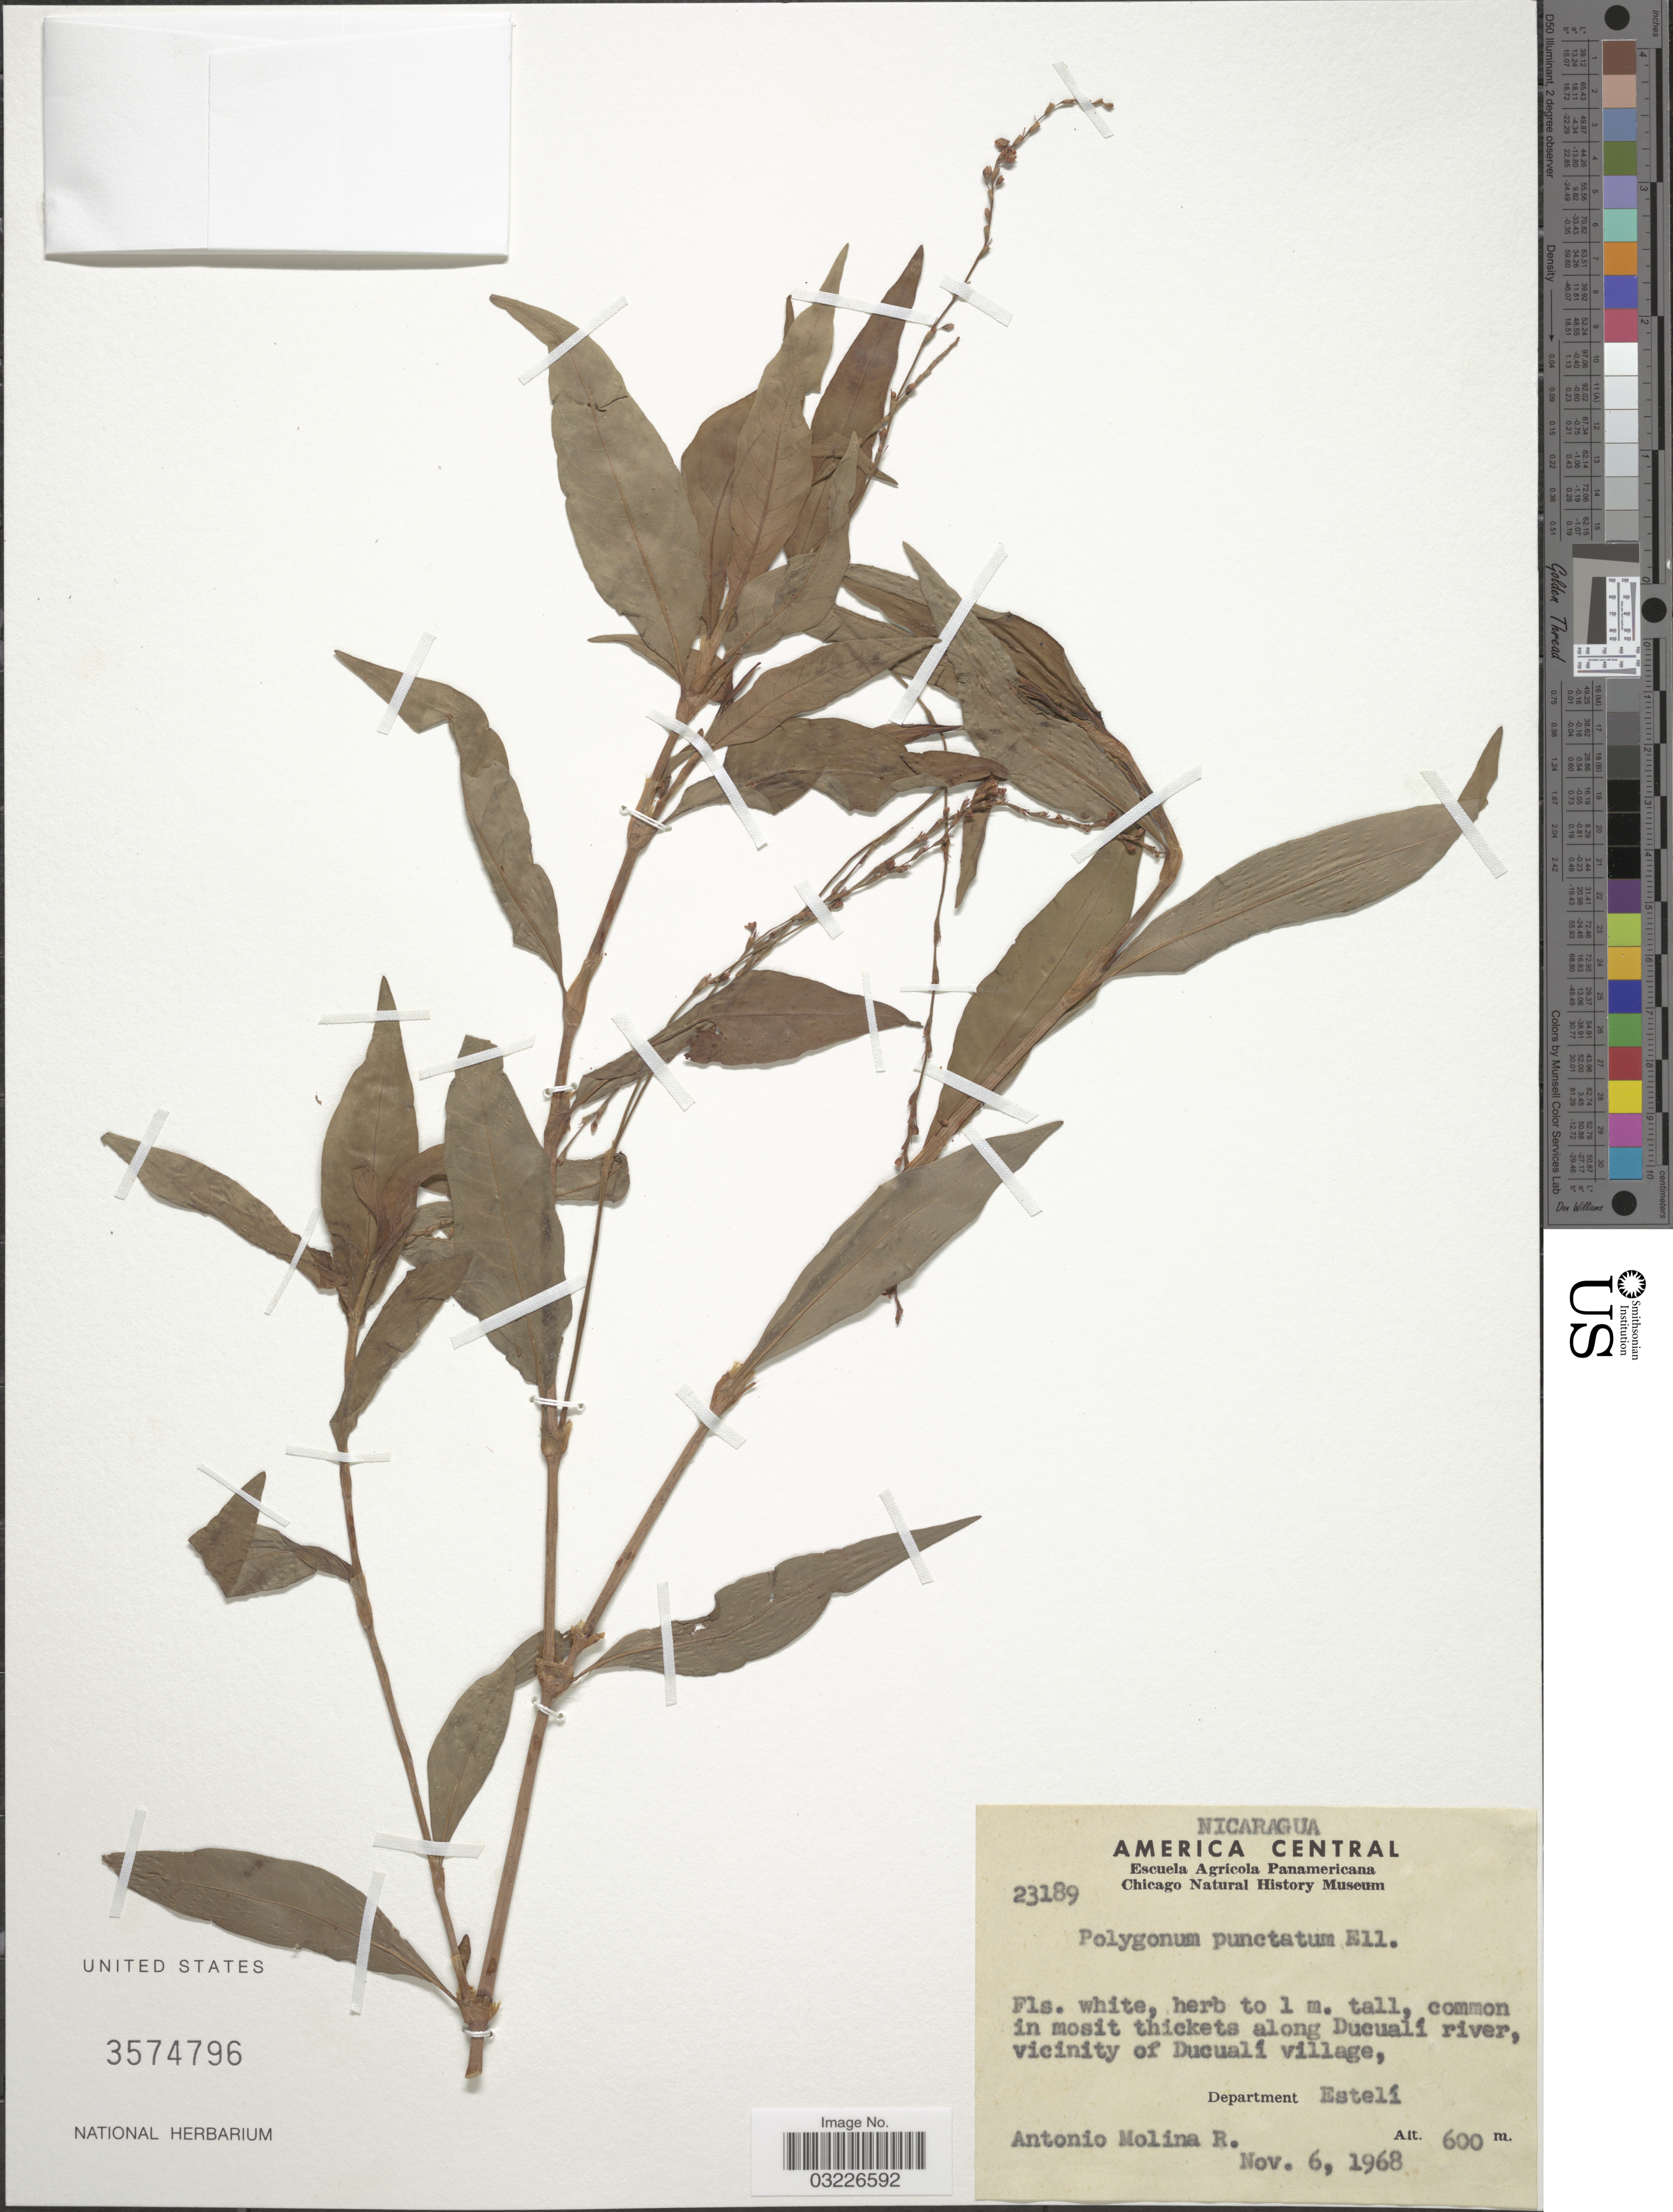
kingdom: Plantae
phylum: Tracheophyta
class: Magnoliopsida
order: Caryophyllales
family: Polygonaceae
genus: Polygonum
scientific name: Polygonum opelousanum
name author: Riddell ex Small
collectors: A. Molina R.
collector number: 23189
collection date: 1968-11-06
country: Nicaragua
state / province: Esteli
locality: Along Ducualí river, vicinity of Ducualí village. Department Estelí.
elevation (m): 600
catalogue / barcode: US 3574796